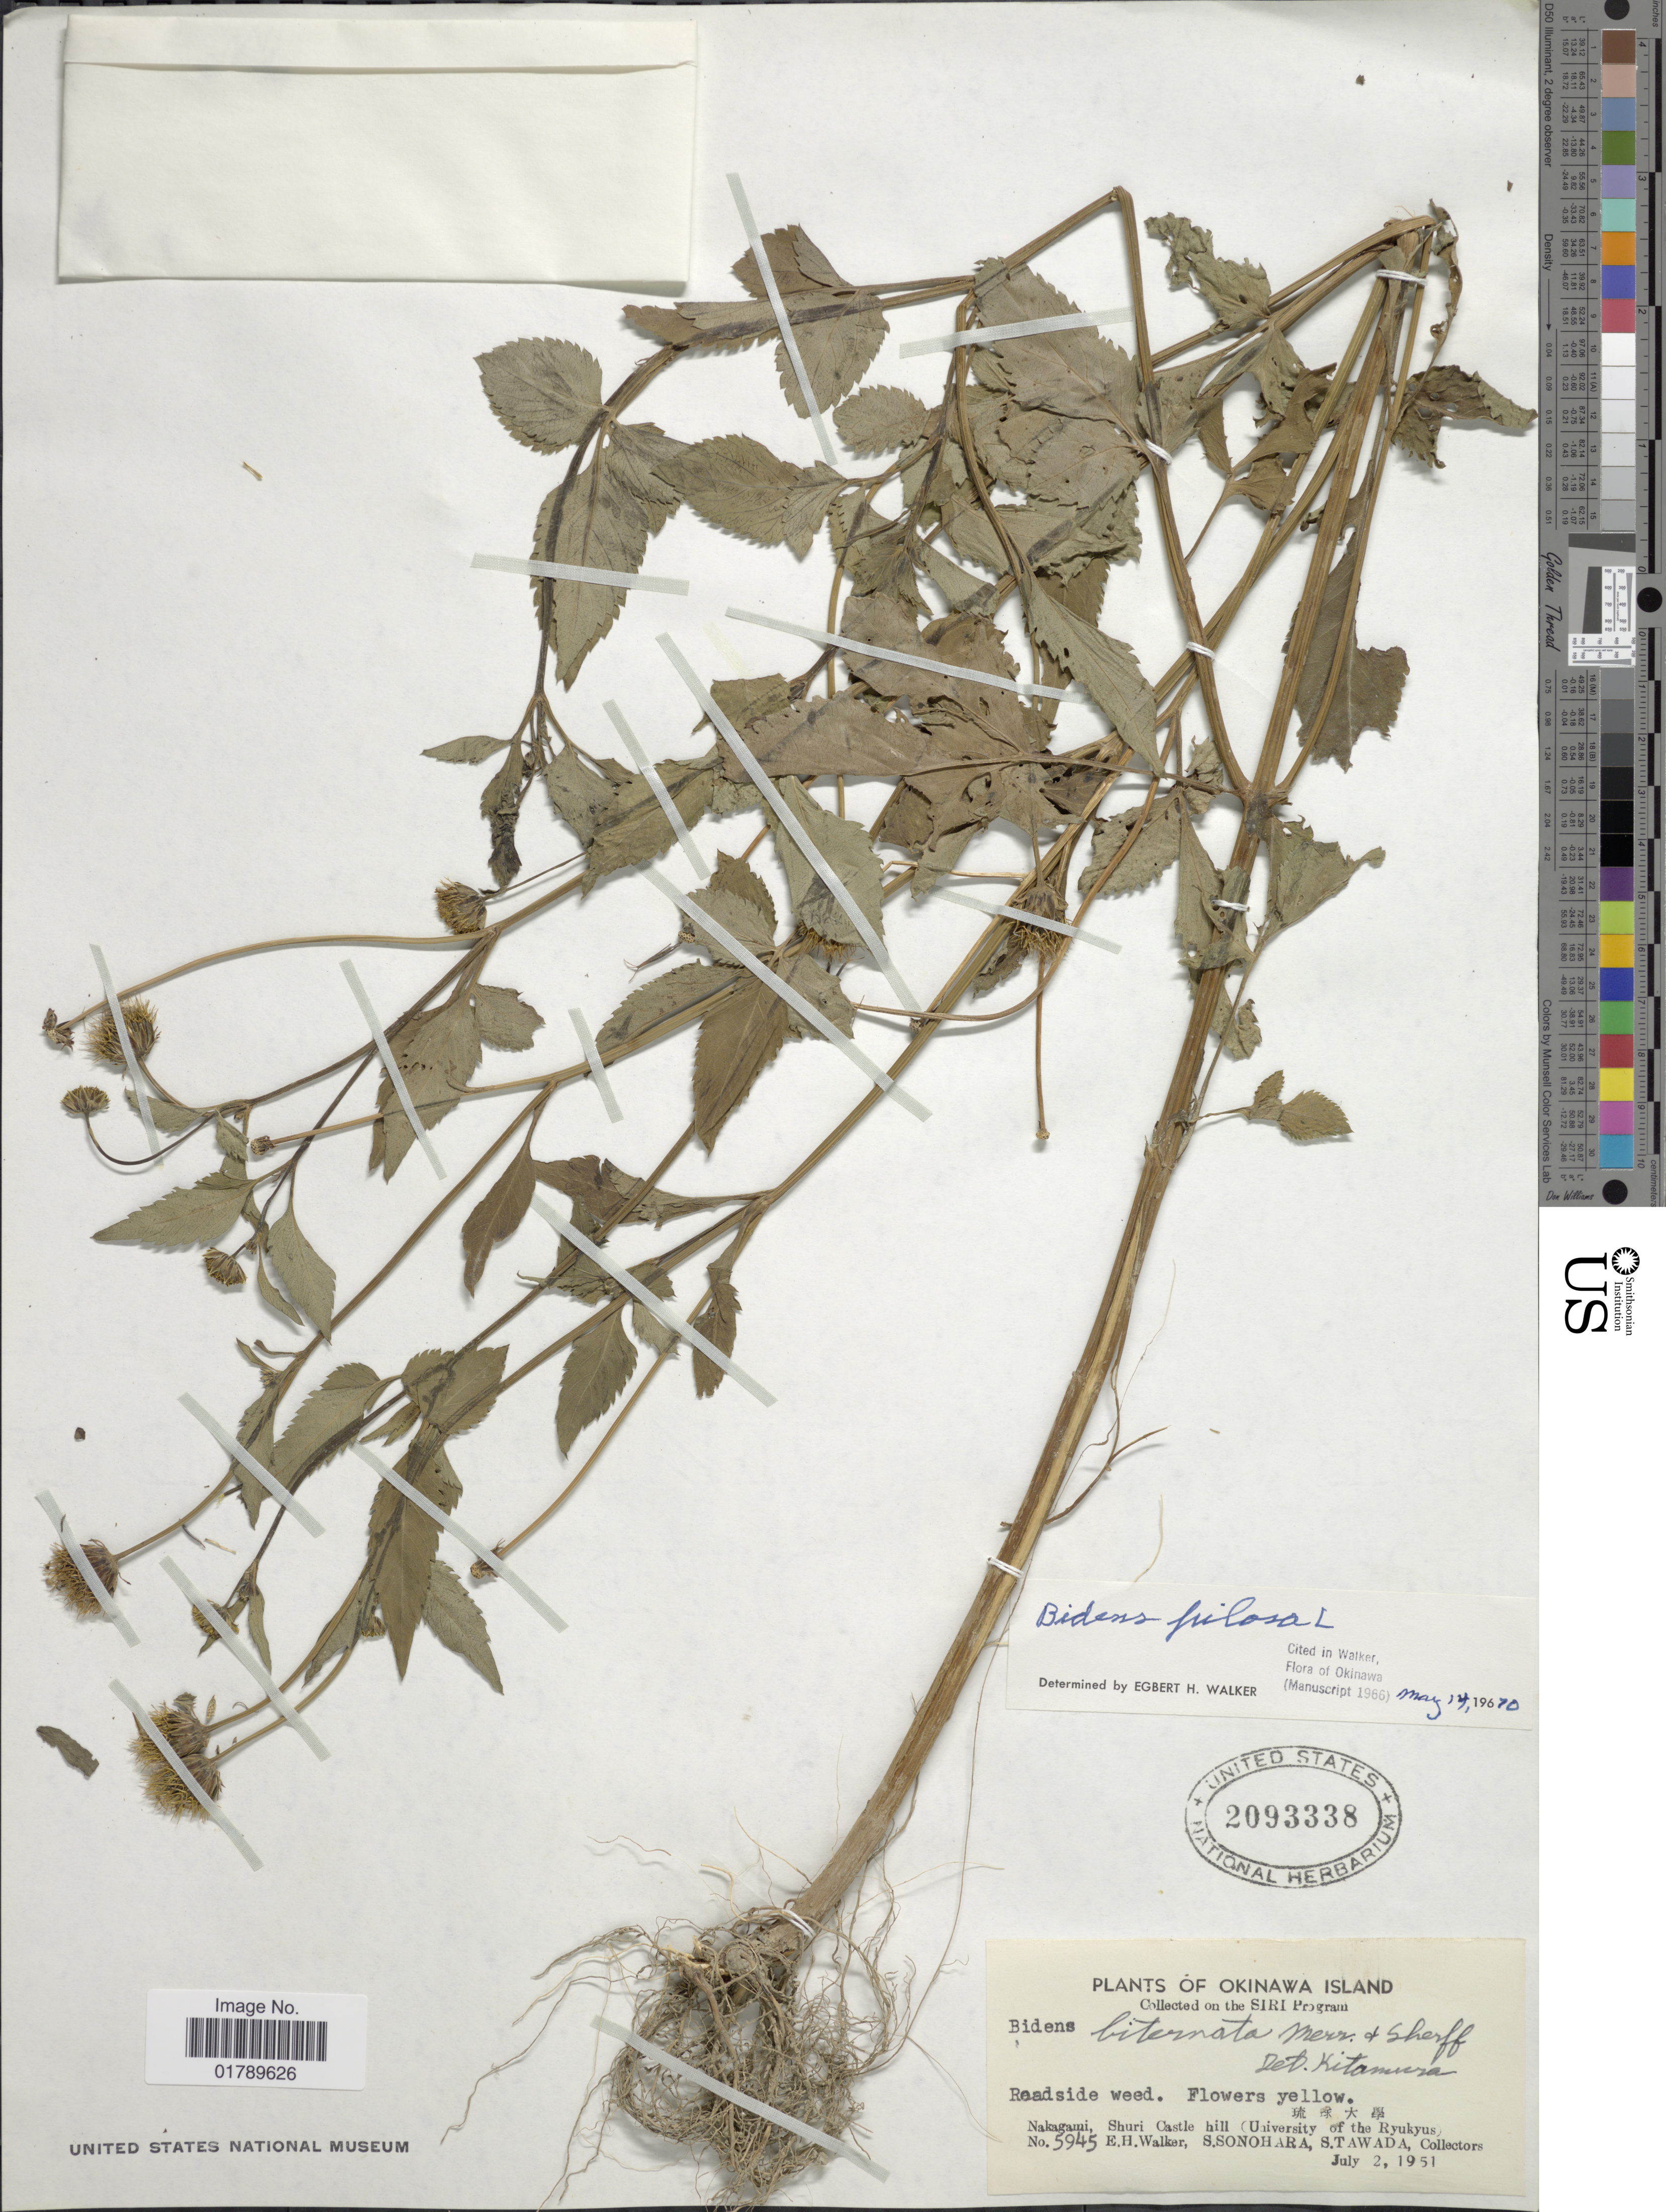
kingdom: Plantae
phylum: Tracheophyta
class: Magnoliopsida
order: Asterales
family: Asteraceae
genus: Bidens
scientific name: Bidens pilosa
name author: L.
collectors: E. H. Walker, S. Sonohara & S. Tawada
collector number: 5945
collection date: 1951-07-02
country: Japan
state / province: Okinawa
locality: Okinawa. Nakagami, Shuri Castle hill (University of the Ryukyus)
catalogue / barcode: US 2093338